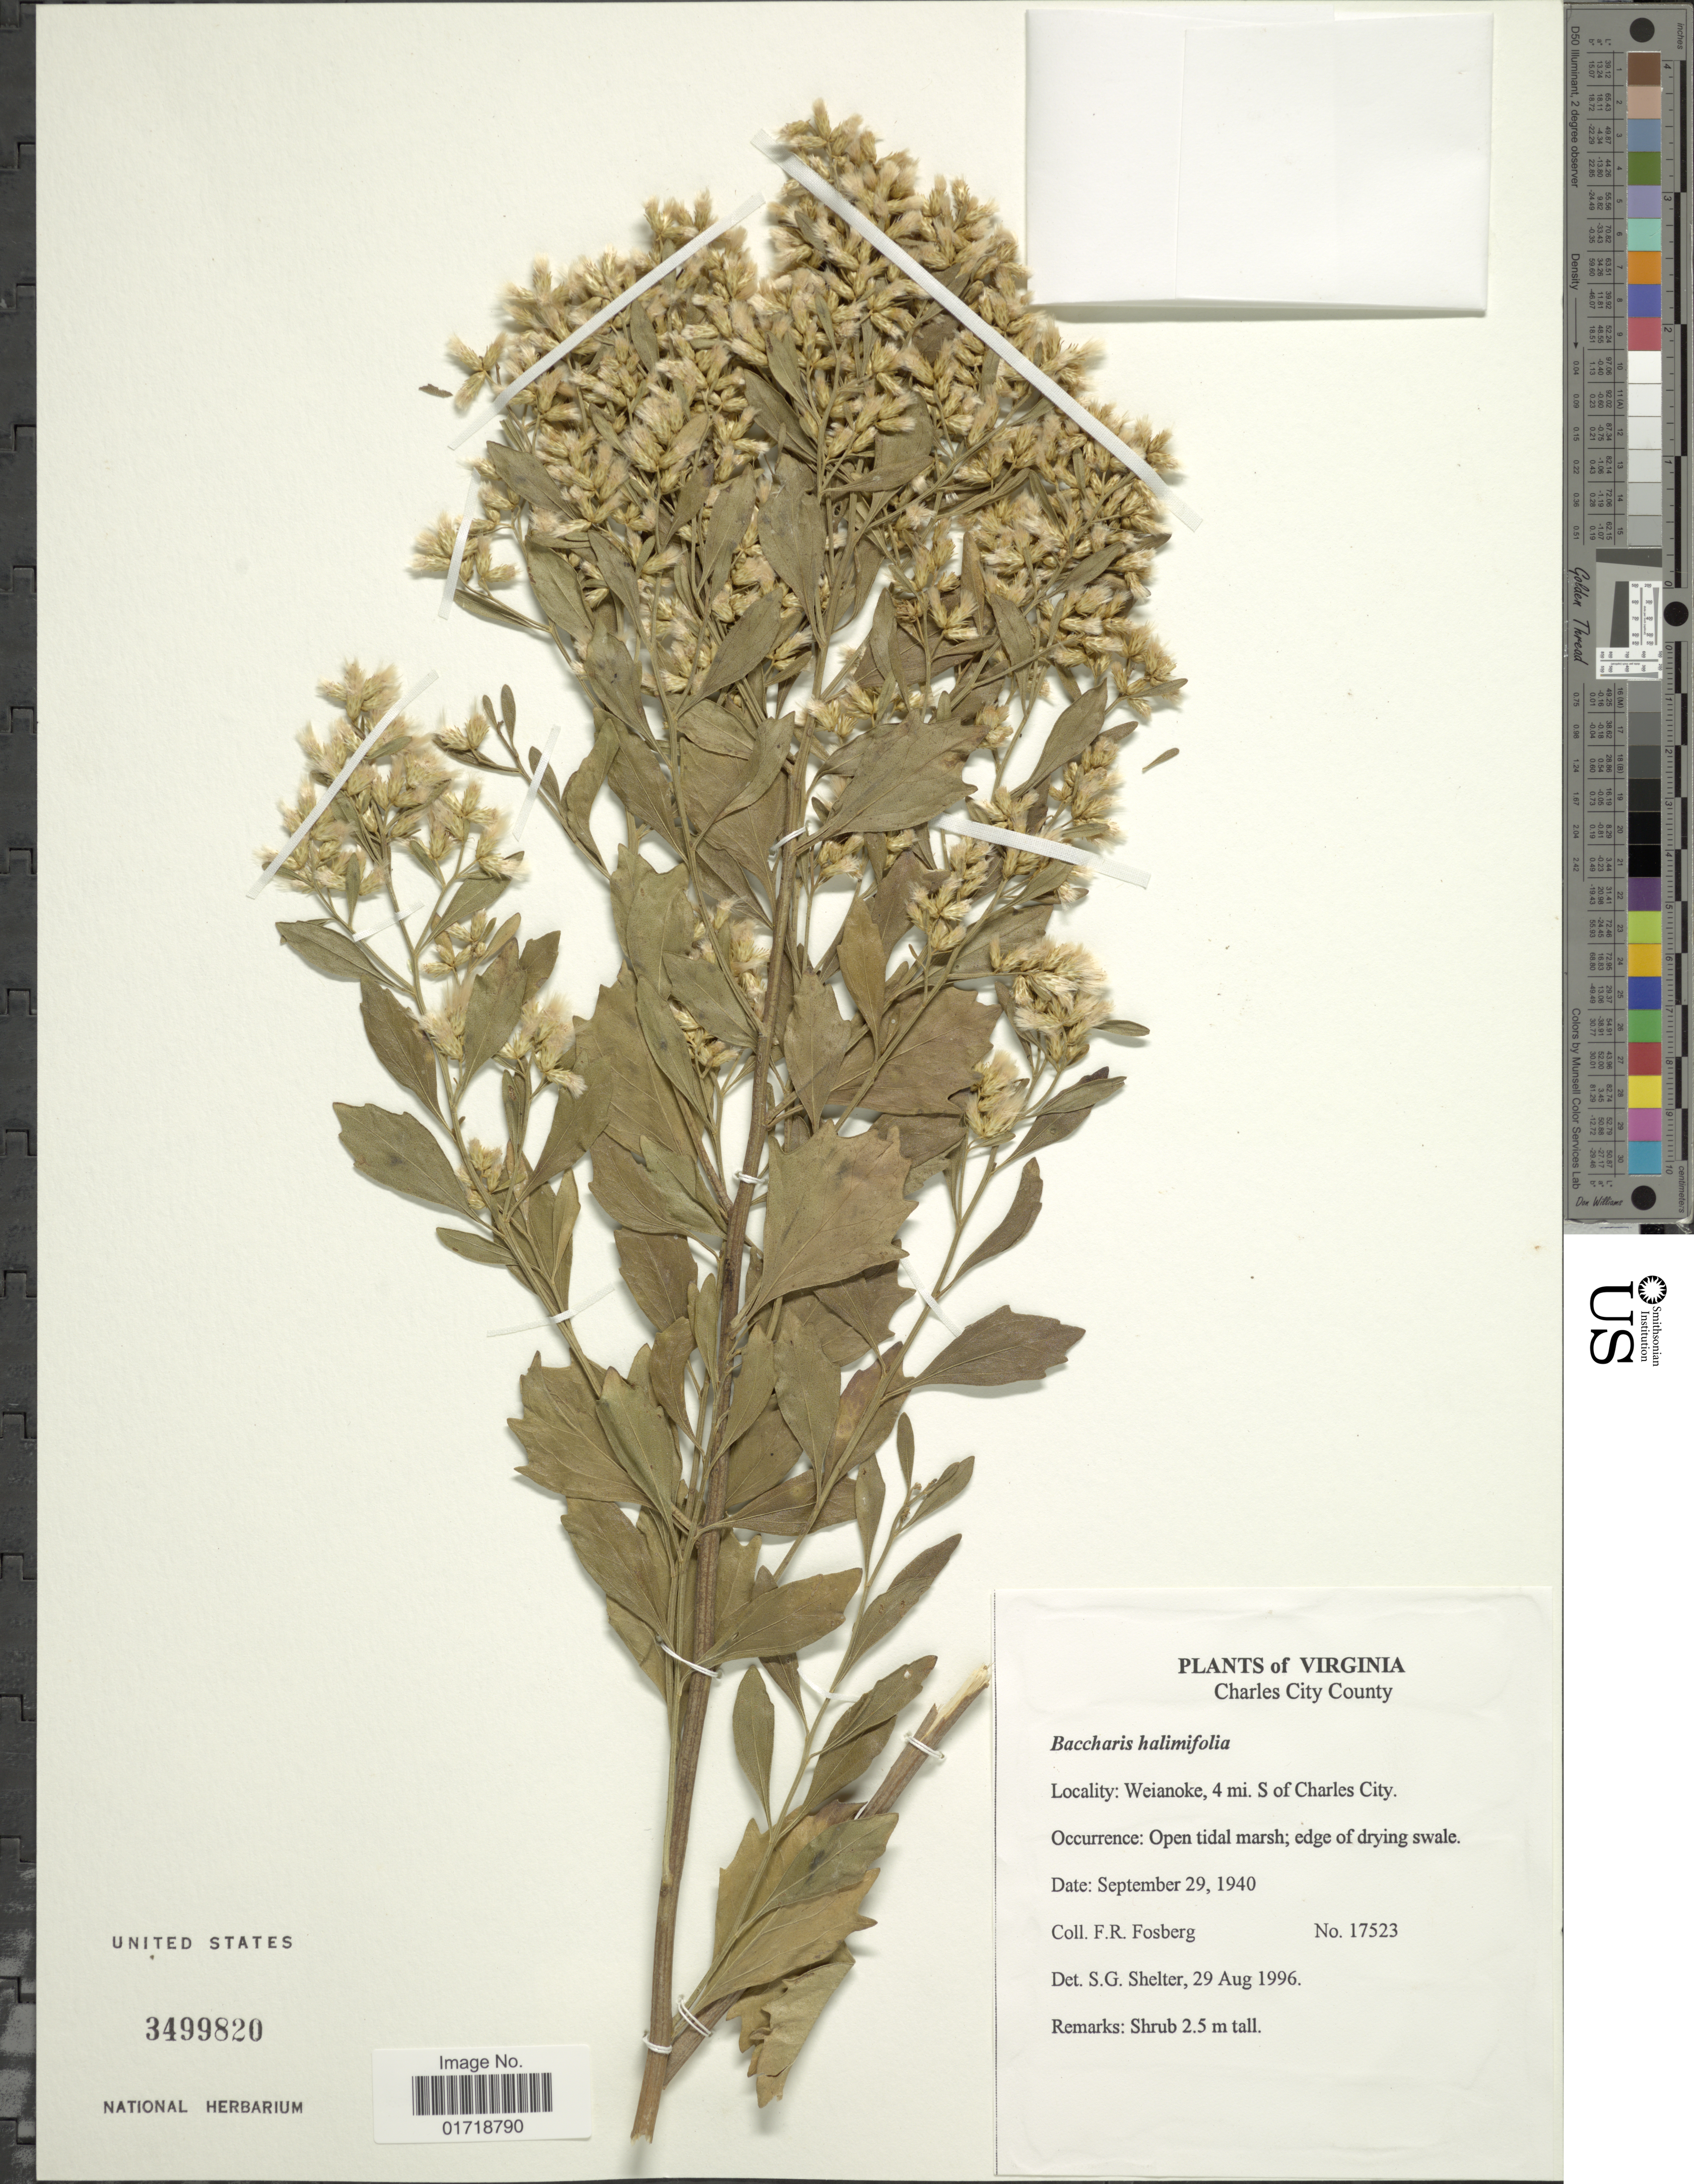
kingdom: Plantae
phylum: Tracheophyta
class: Magnoliopsida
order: Asterales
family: Asteraceae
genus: Baccharis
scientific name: Baccharis halimifolia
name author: L.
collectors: F. R. Fosberg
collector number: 17523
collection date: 1940-09-29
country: United States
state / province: Virginia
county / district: Charles City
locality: Charles City County, Weianoke, 4 mi S of Charles City.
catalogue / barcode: US 3499820